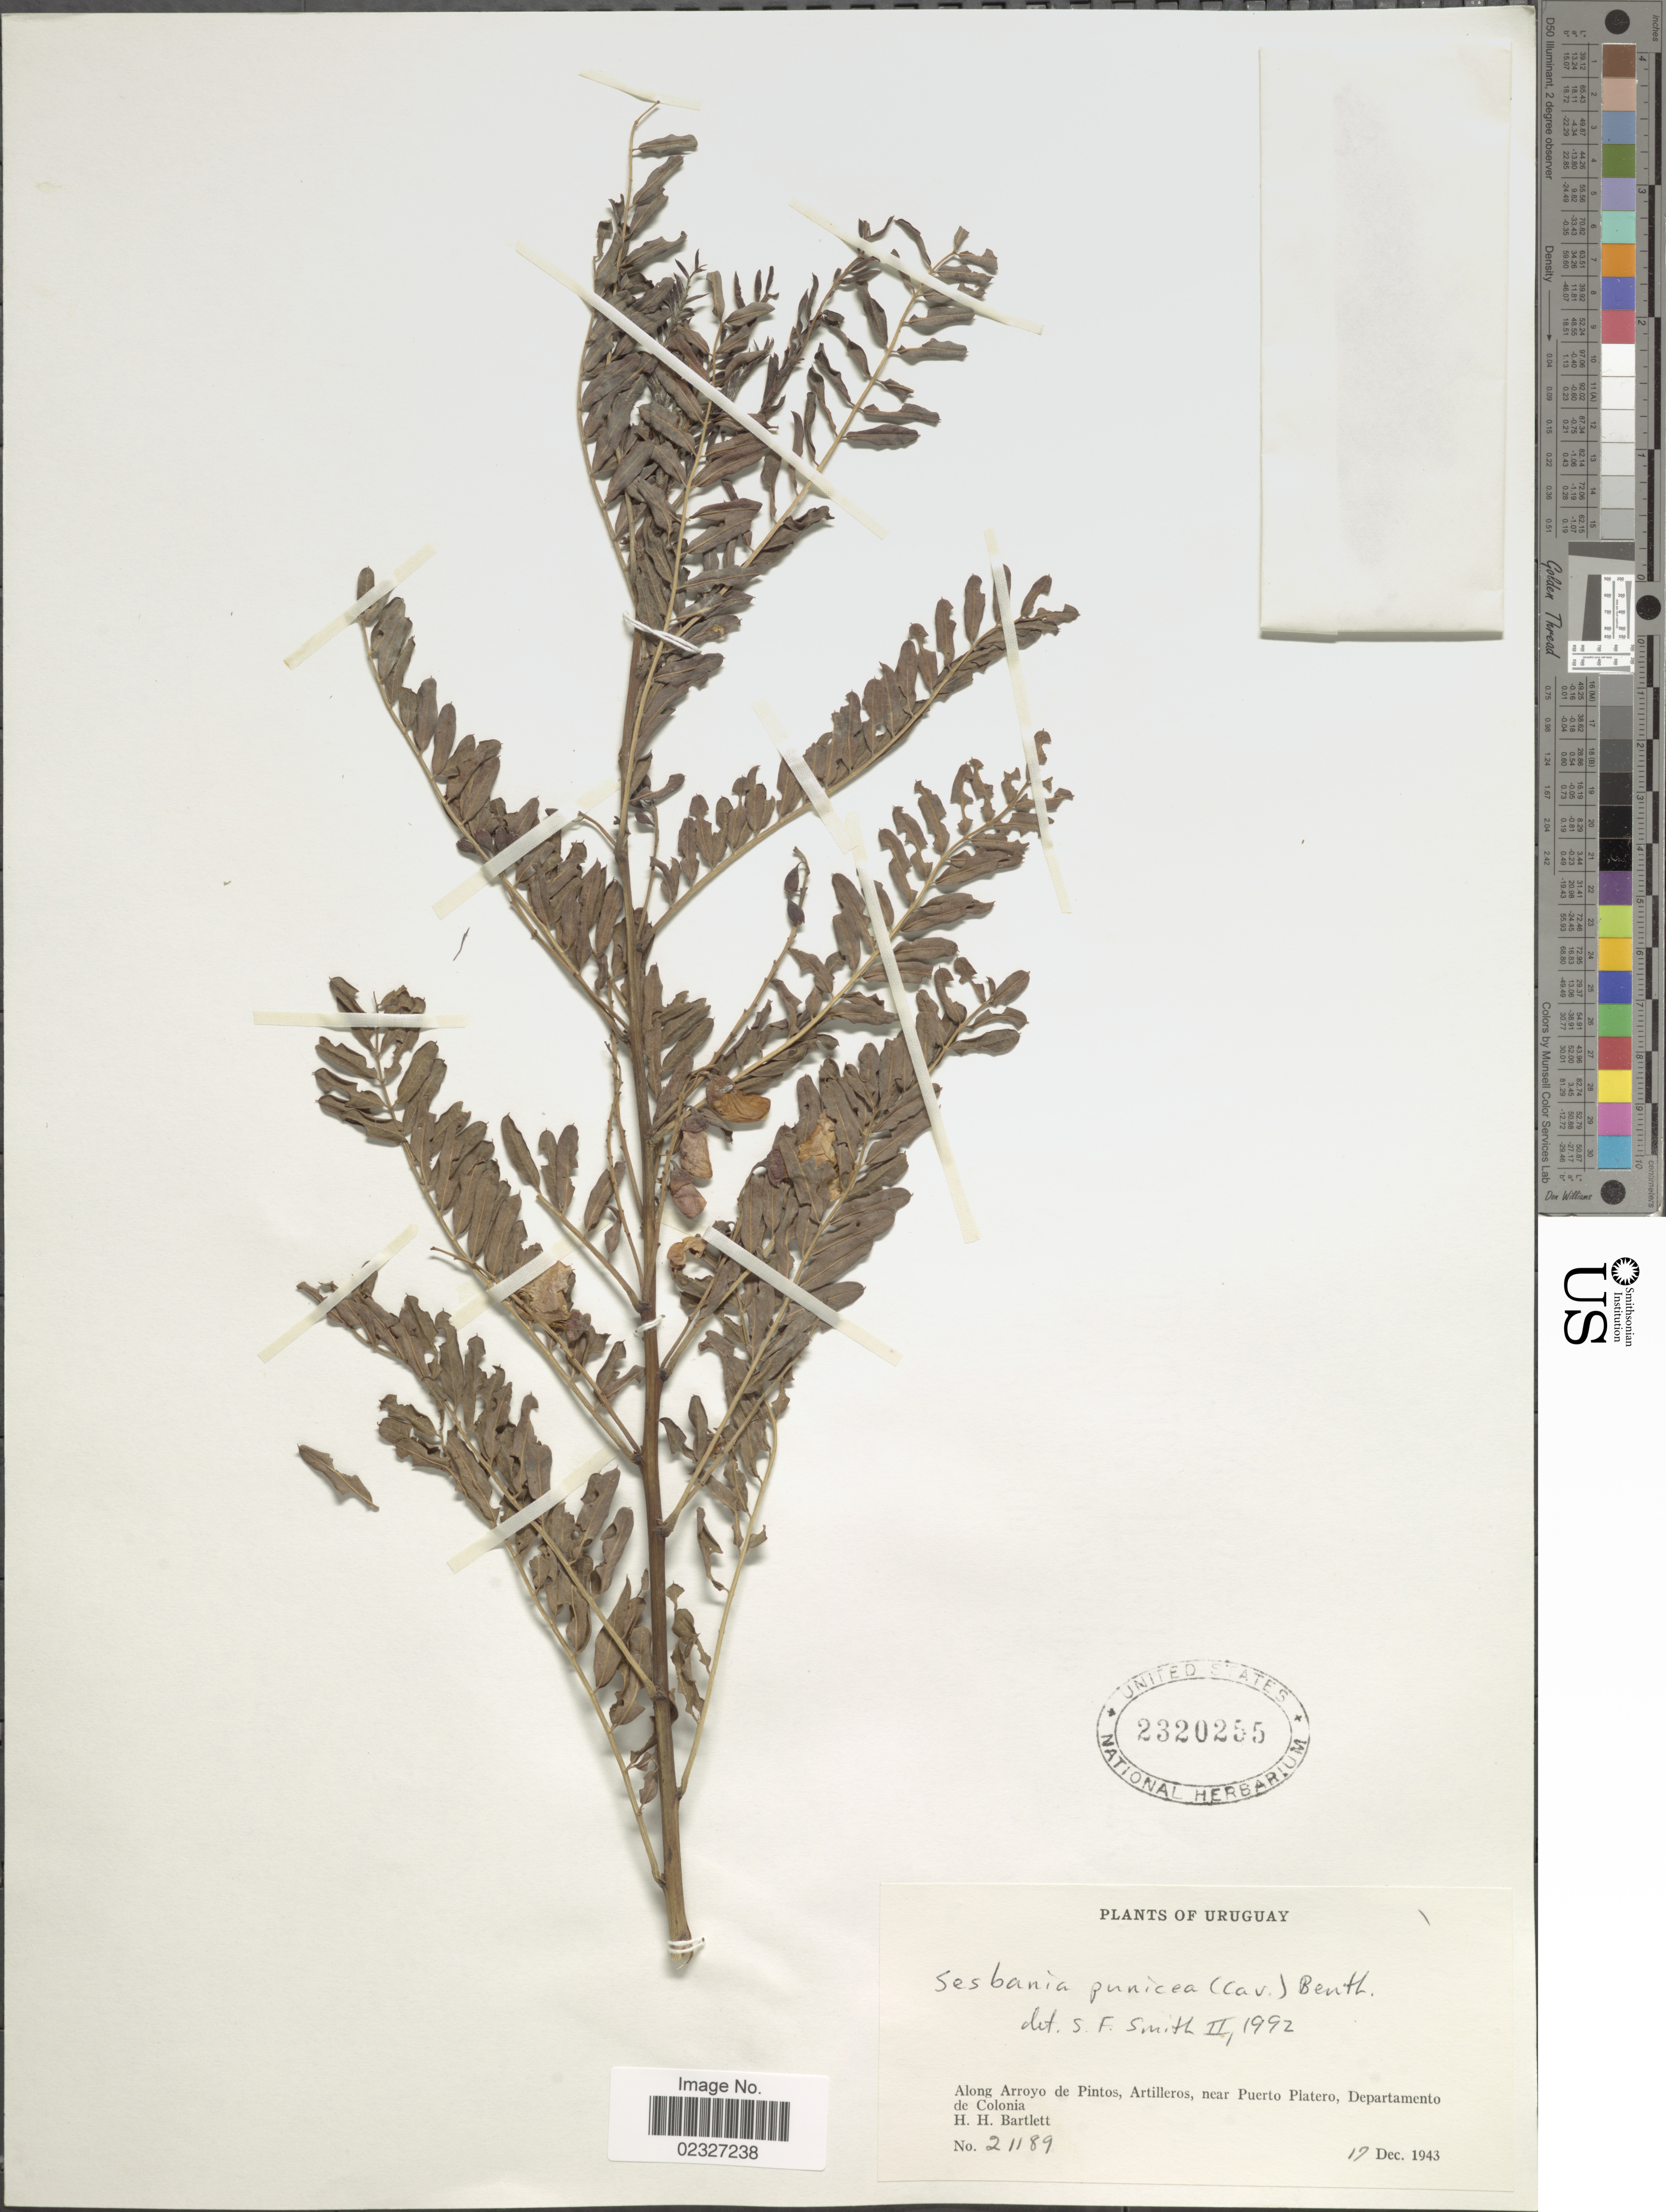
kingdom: Plantae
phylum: Tracheophyta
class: Magnoliopsida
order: Fabales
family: Fabaceae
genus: Sesbania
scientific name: Sesbania punicea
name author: (Cav.) Benth.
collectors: H. H. Bartlett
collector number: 21189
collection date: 1943-12-17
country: Uruguay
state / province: Colonia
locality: Along Arroyo de Pntos, near Puerto Platero, Departamento de Colonia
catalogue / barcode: US 2320255